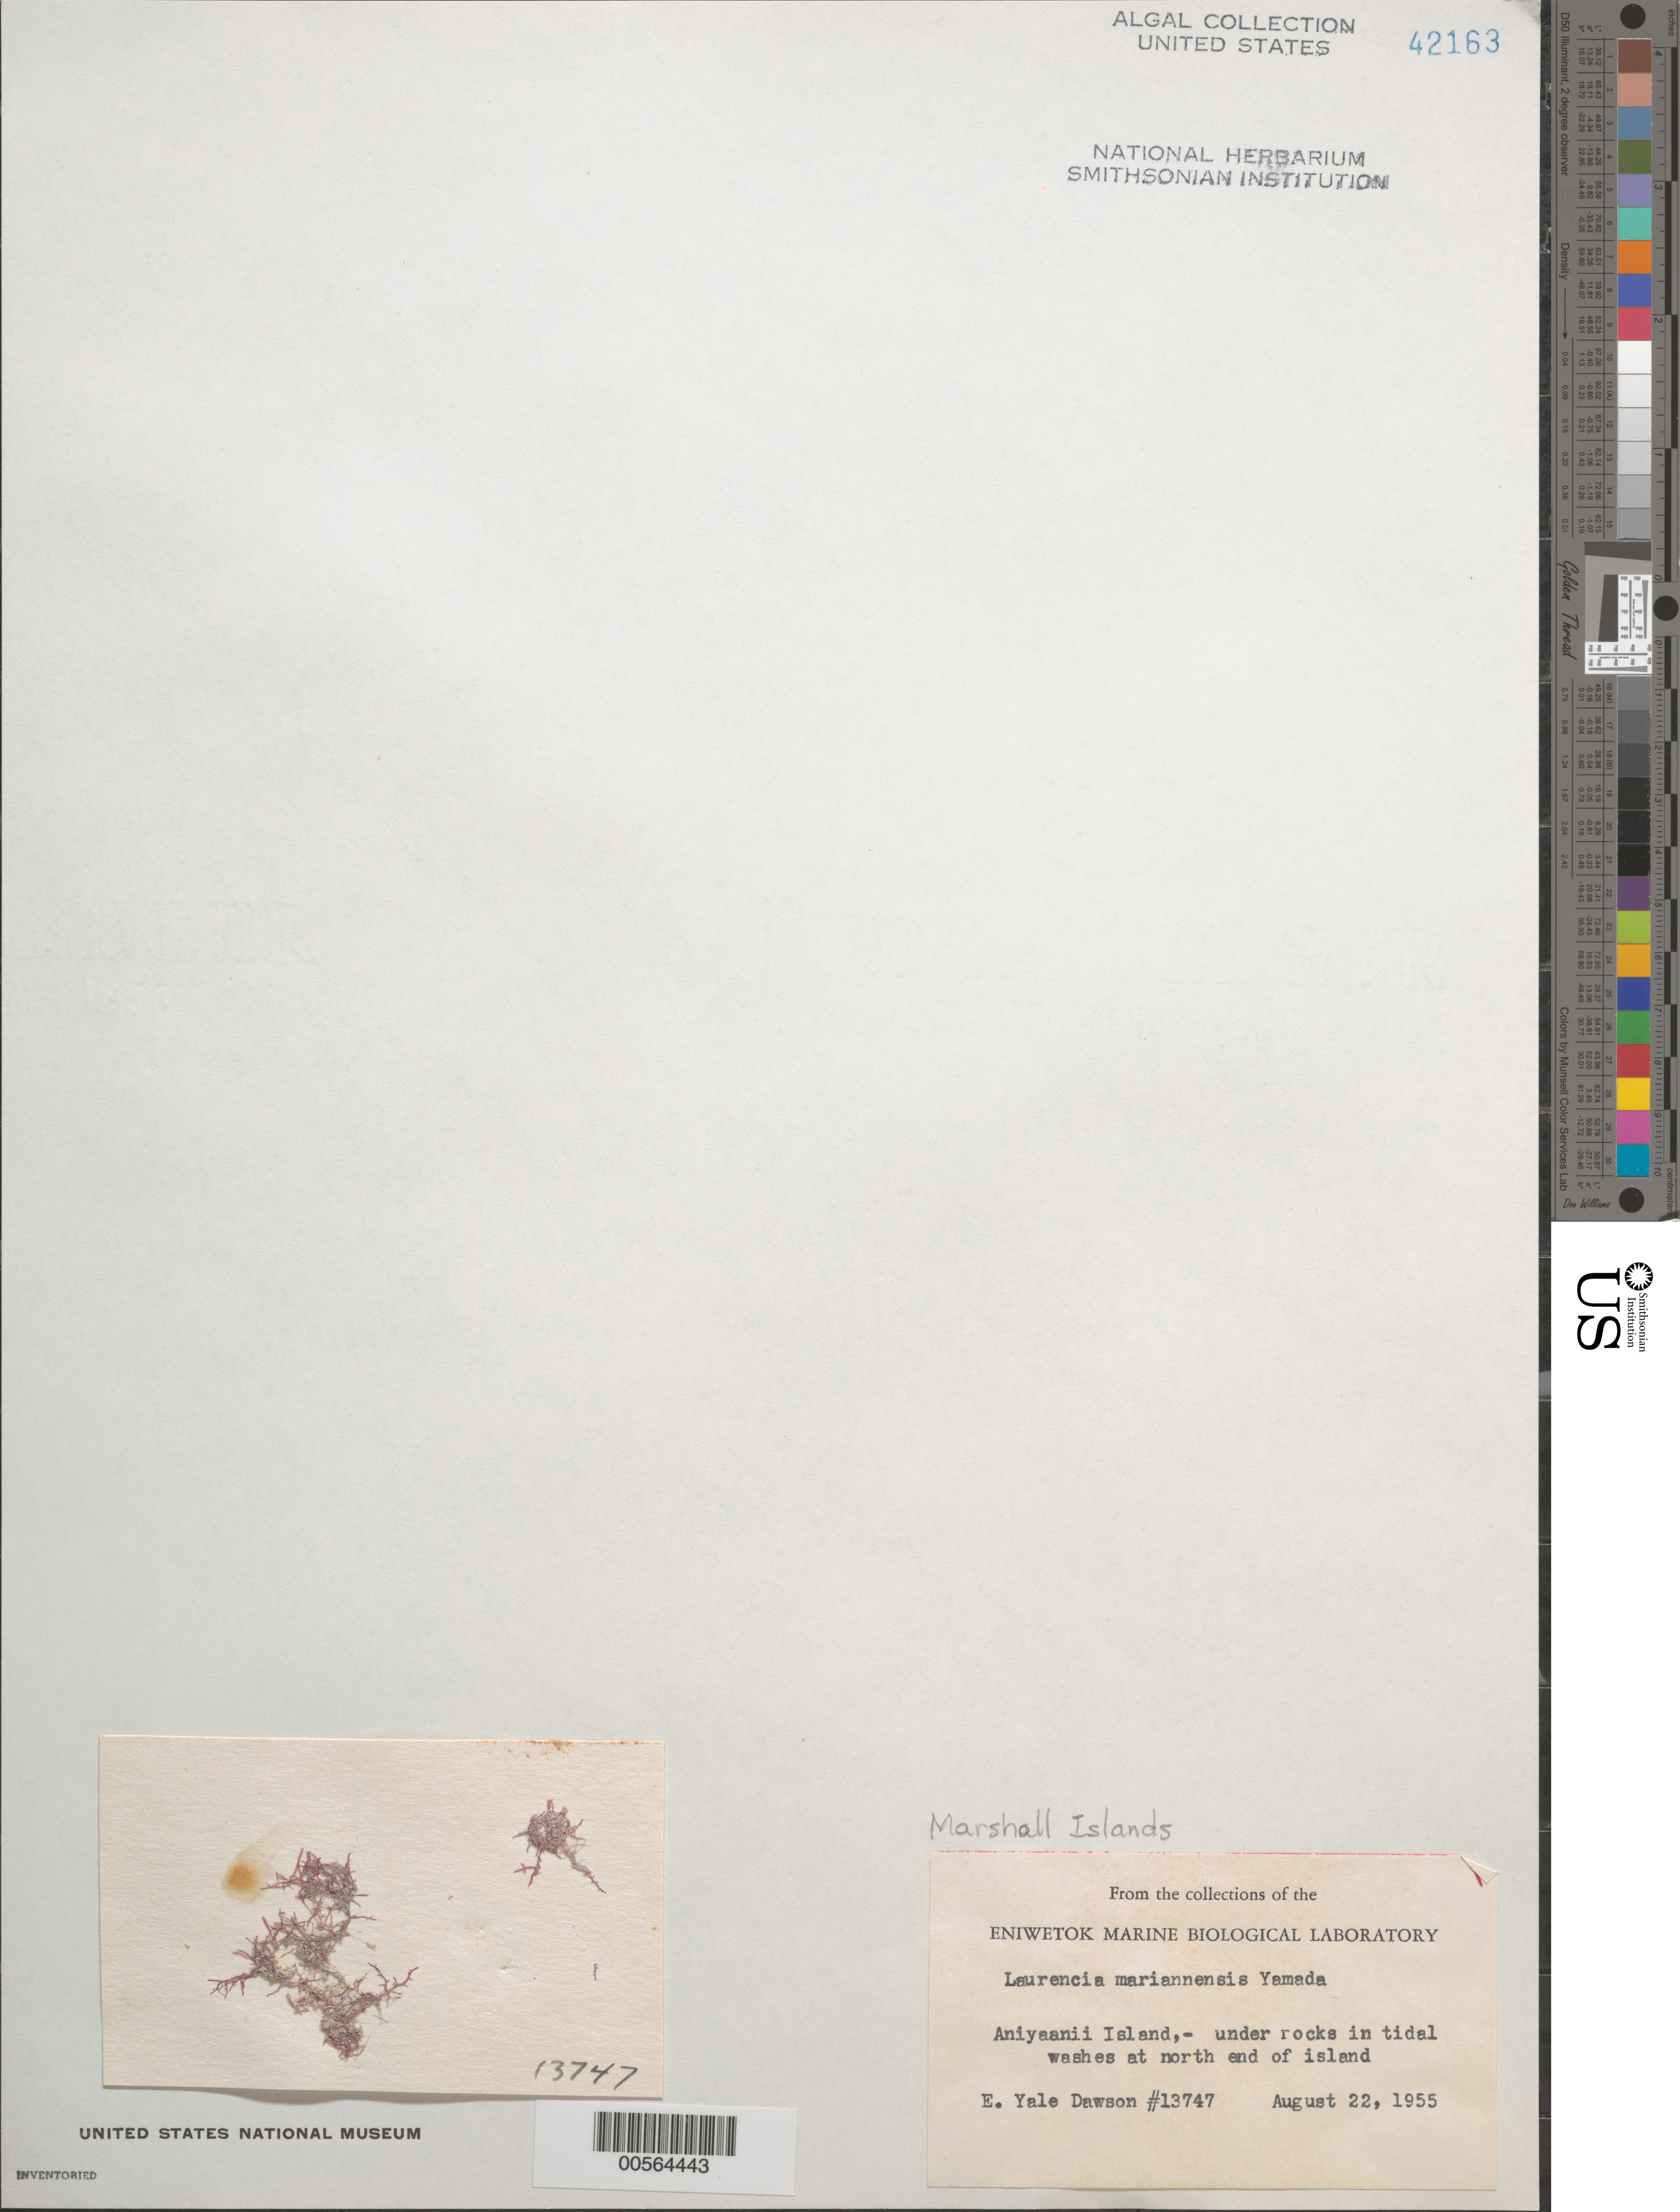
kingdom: Plantae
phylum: Rhodophyta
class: Florideophyceae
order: Ceramiales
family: Rhodomelaceae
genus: Laurencia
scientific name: Laurencia mariannensis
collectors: E. Y. Dawson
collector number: EYD 13747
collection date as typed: August 22, 1955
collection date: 1955-08-22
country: Marshall Islands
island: Enewetak [Eniwetok] Atoll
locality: Aniyaanii Island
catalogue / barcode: US 42163